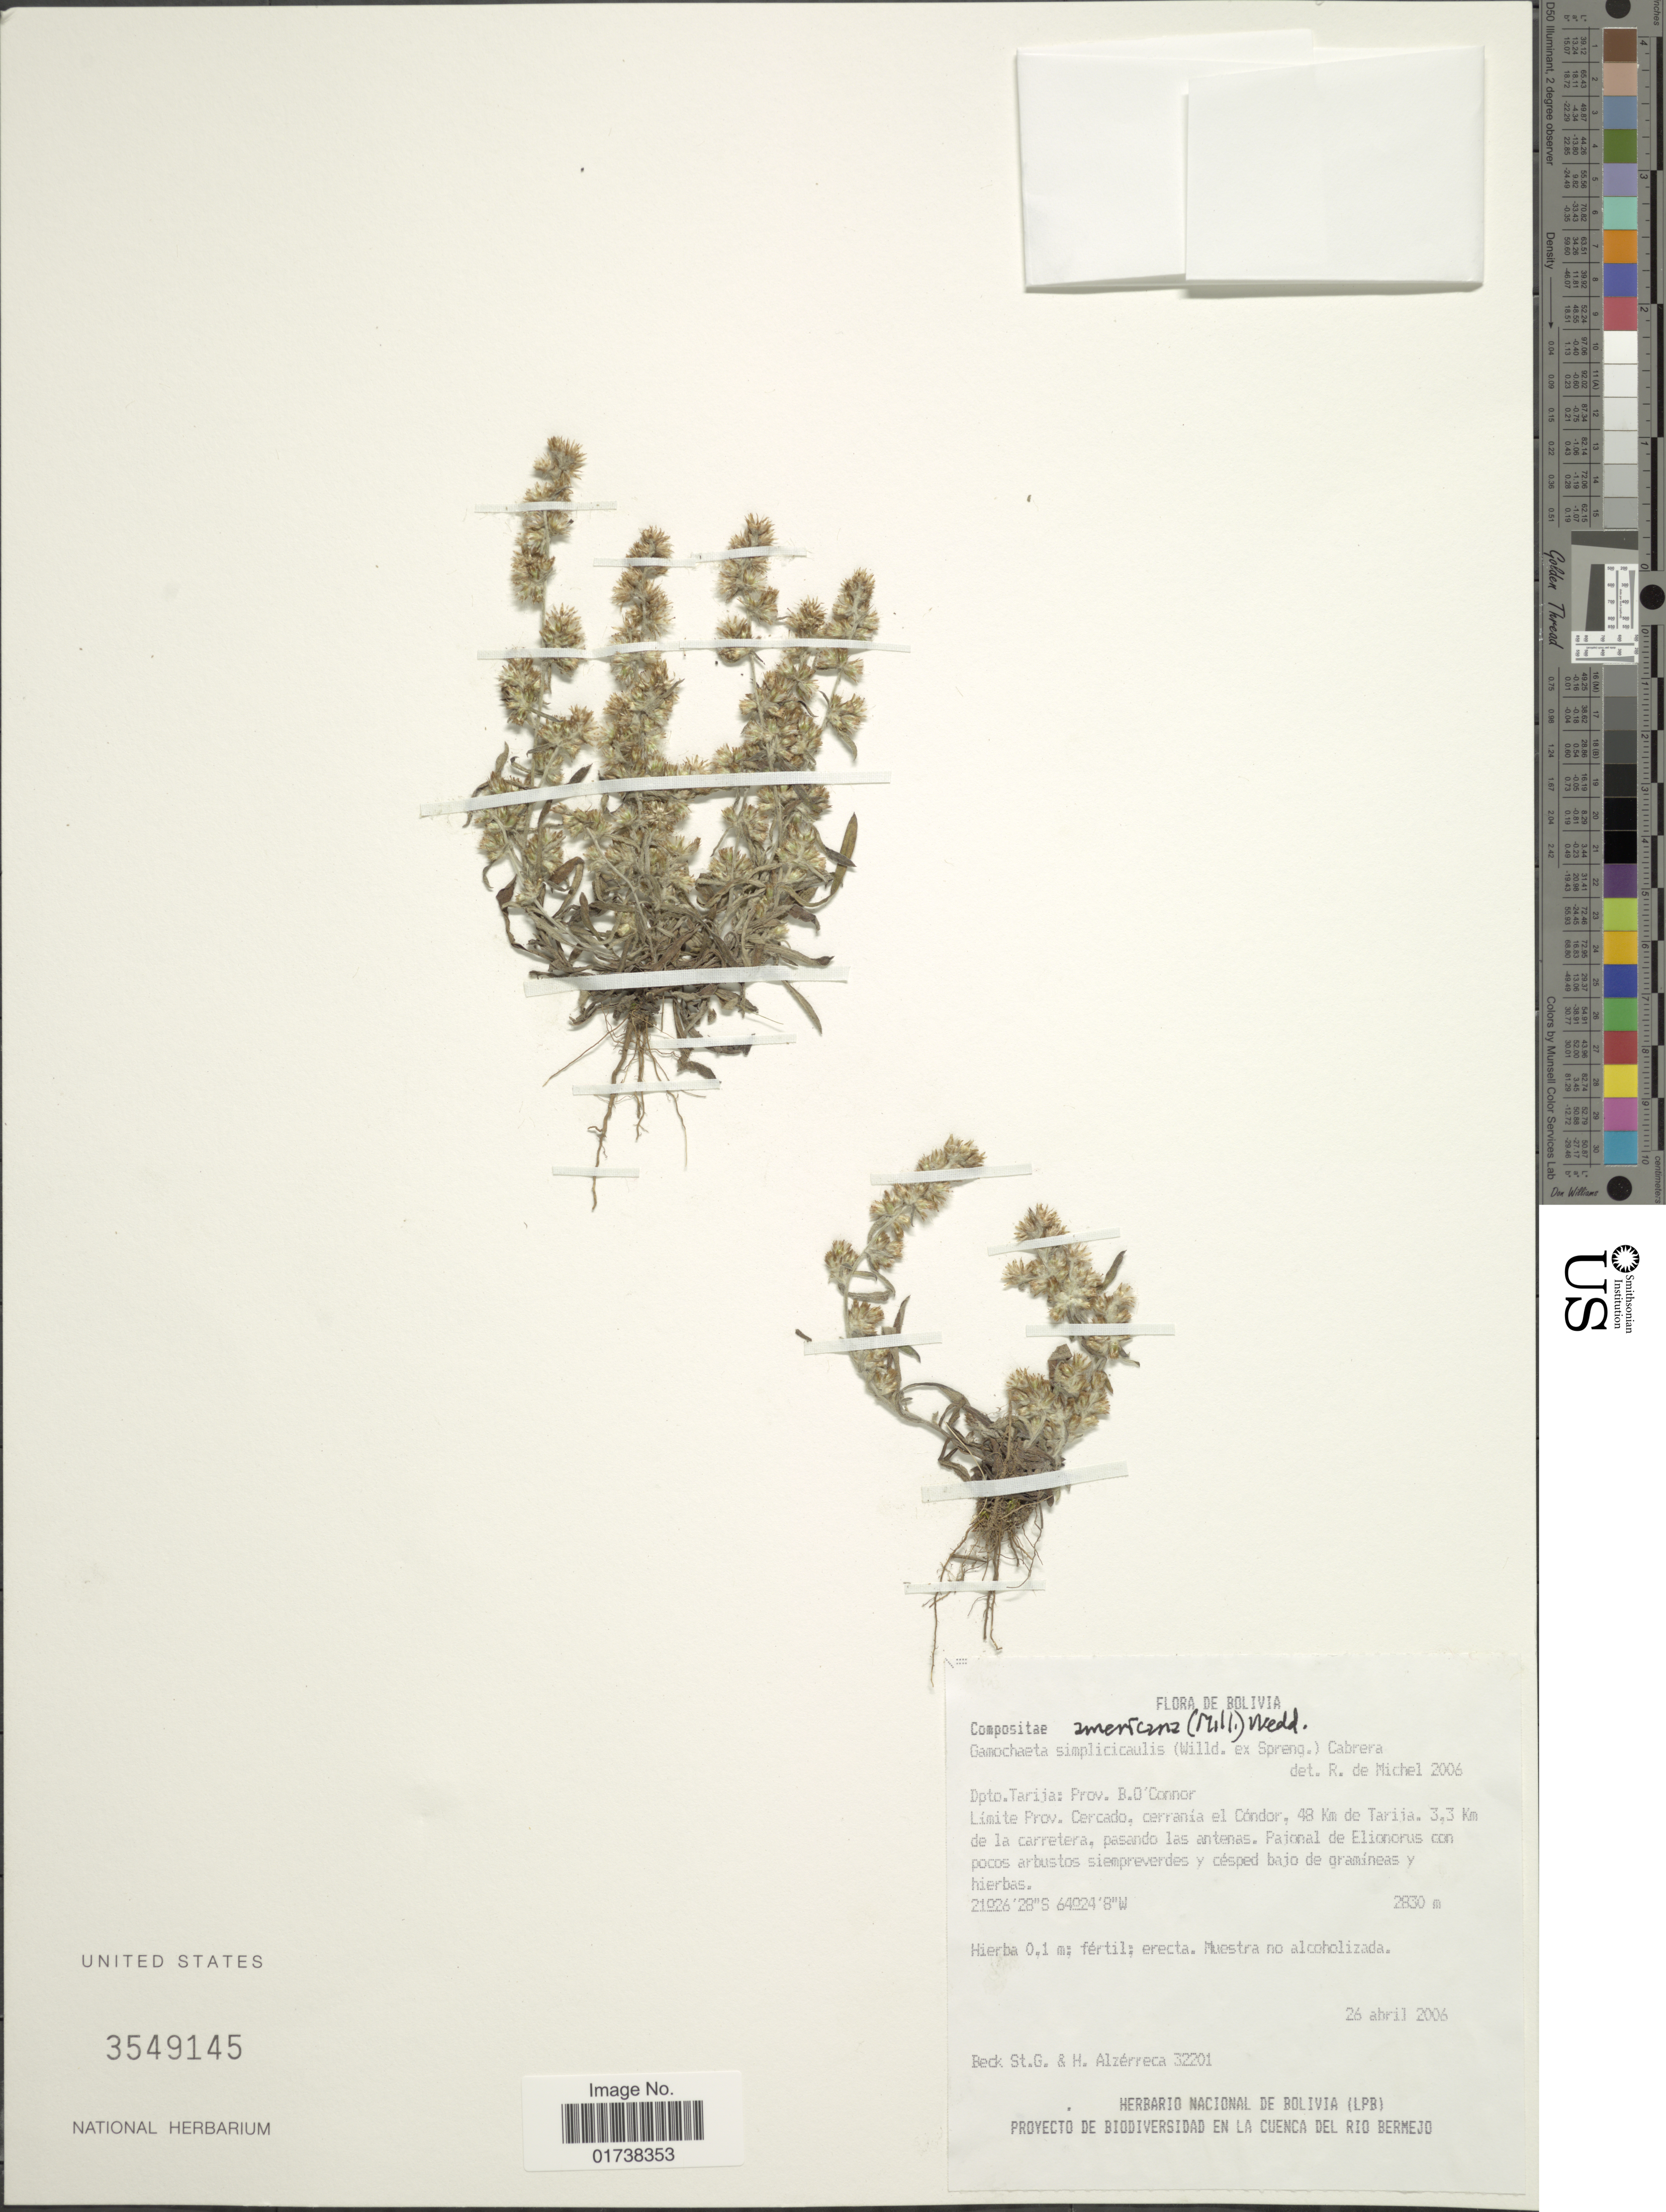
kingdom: Plantae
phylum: Tracheophyta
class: Magnoliopsida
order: Asterales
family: Asteraceae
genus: Gamochaeta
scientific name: Gamochaeta americana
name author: (Mill.) Wedd.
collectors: S. G. Beck & H. Akzerreca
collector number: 32201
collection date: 2006-04-26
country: Bolivia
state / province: Tarija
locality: Dpto. Tarija: Prov. B.O'Connor, Limite Prov. Cercado, cerrania el Condor, 48 km de Tarija, 3.3 km de la carretera, pasando las antenas, Pajonal de Elionorus con pocos arbustos siempreverdes y cesped bajo de gramineas y hierbas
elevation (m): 2830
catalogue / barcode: US 3549145